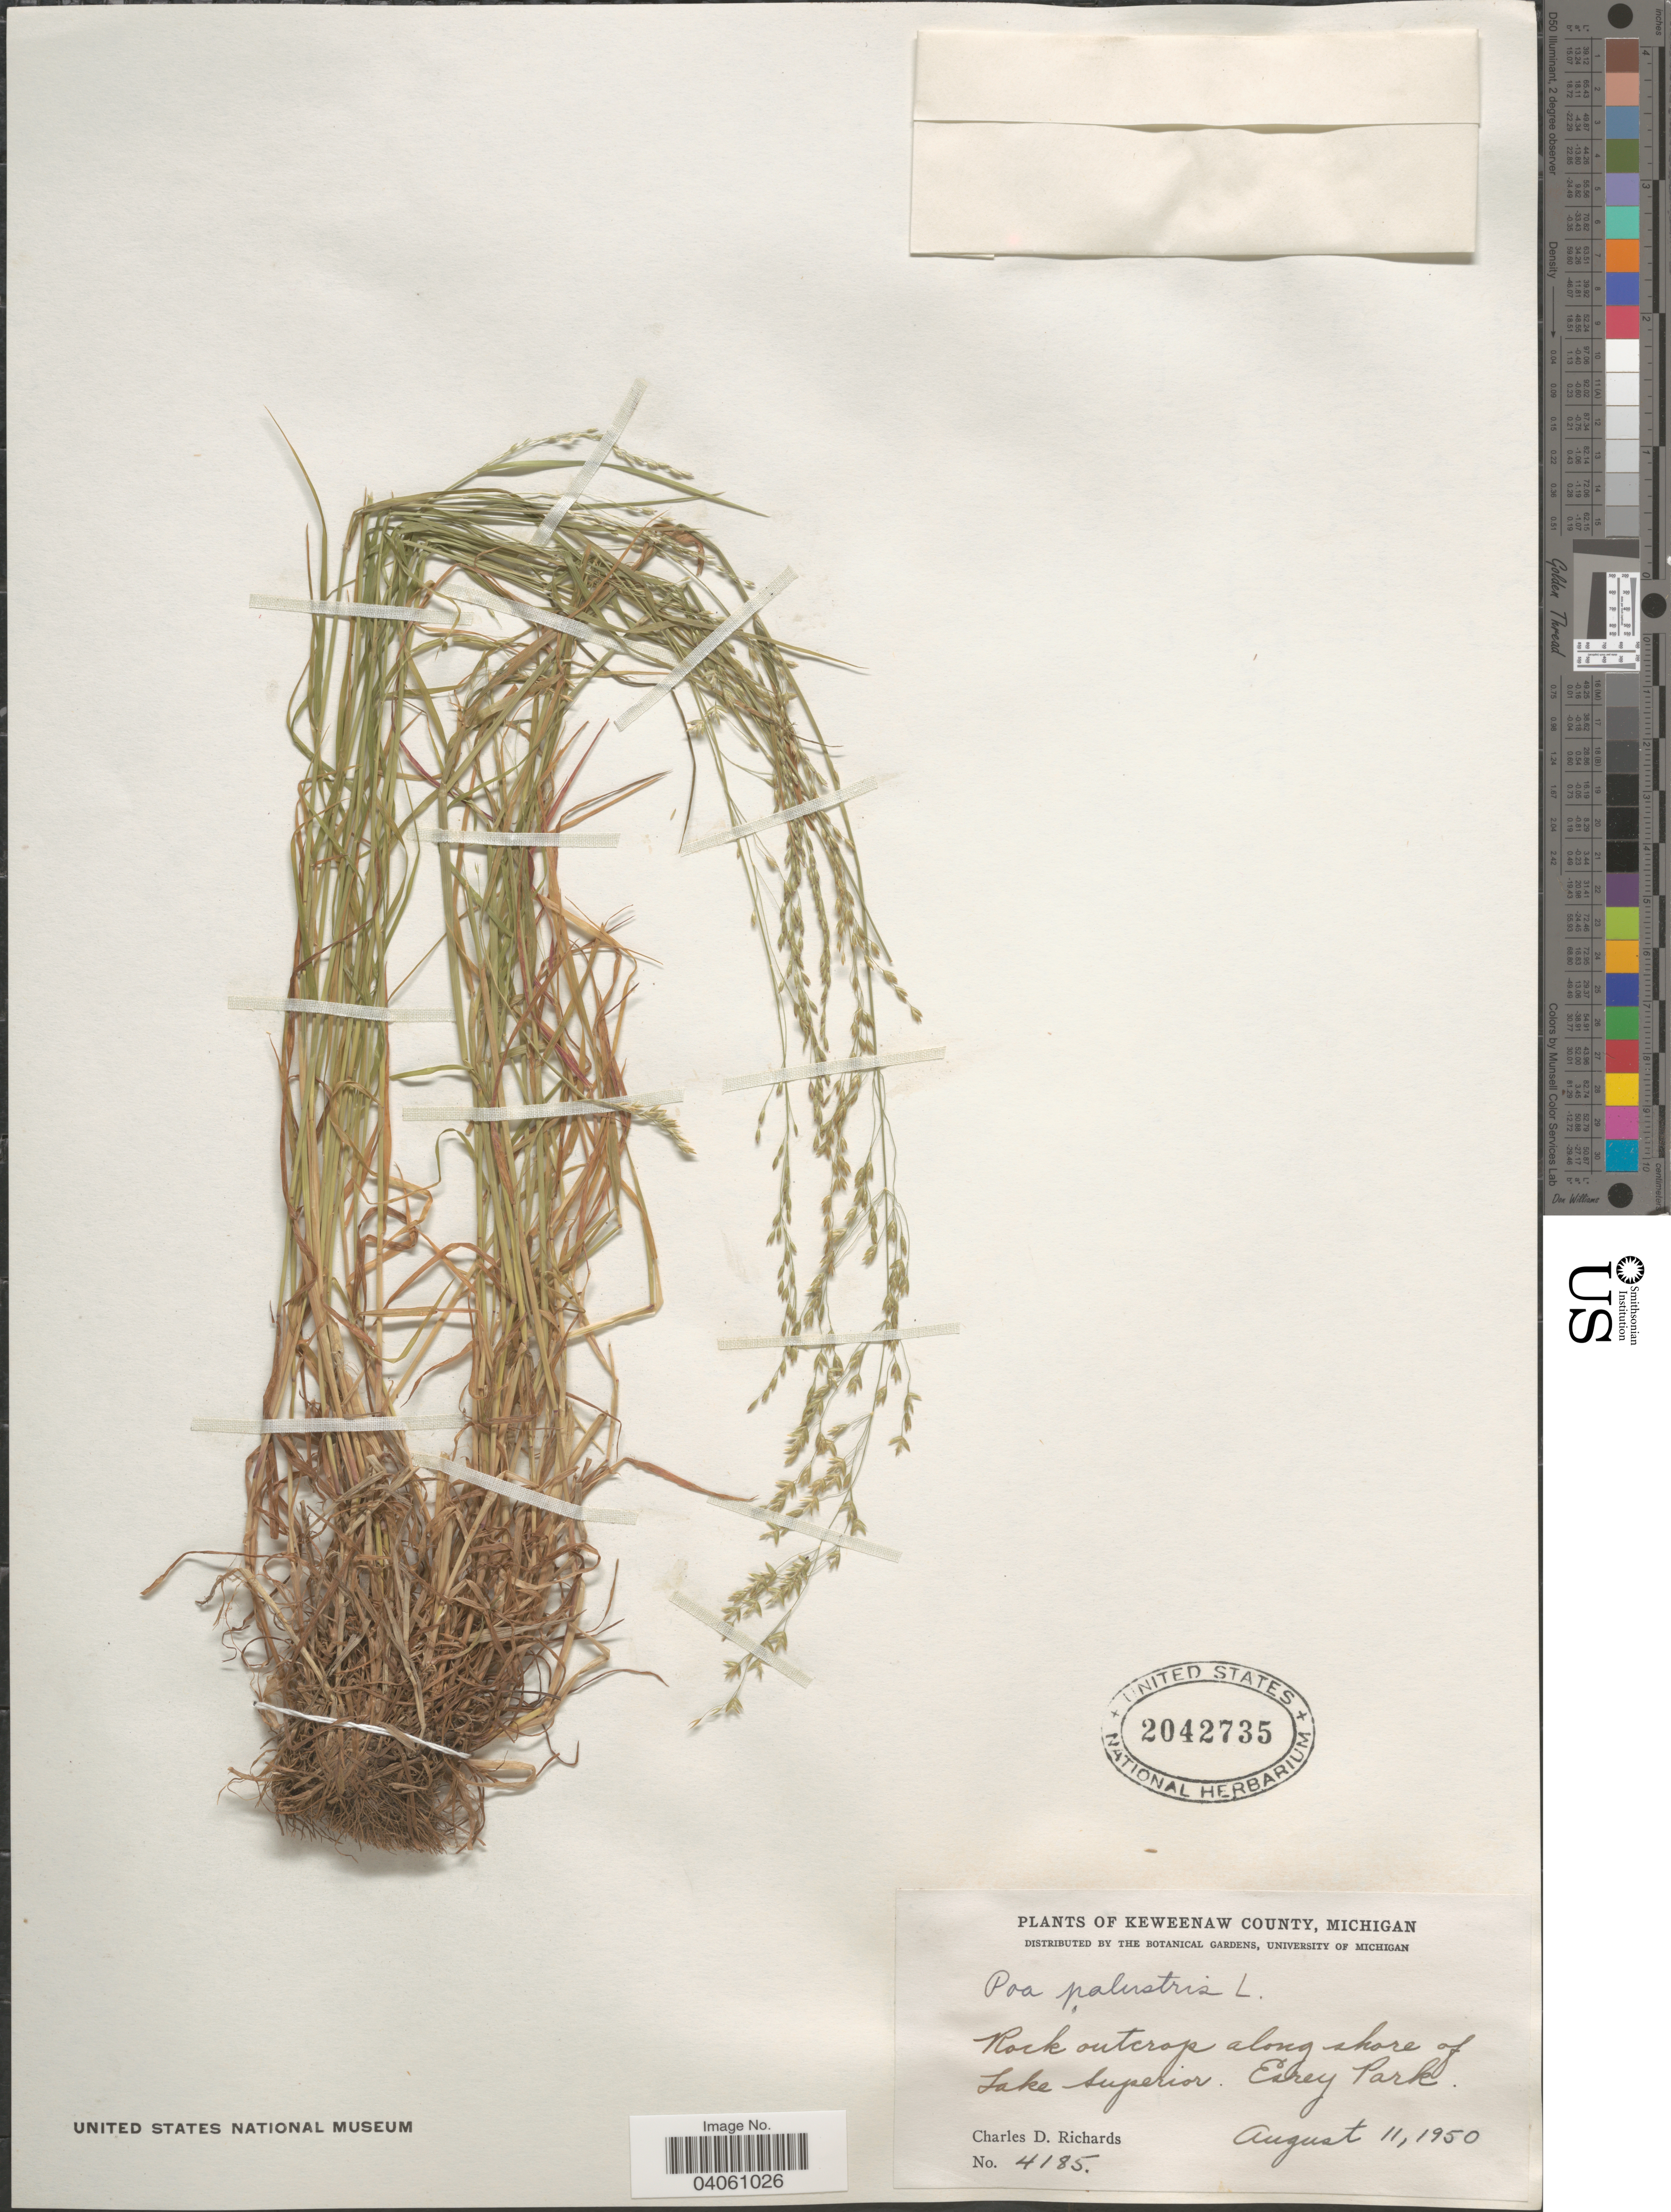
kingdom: Plantae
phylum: Tracheophyta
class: Liliopsida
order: Poales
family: Poaceae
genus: Poa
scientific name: Poa palustris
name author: L.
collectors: C. Richards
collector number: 4185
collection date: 1950-08-11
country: United States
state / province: Michigan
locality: Keweenaw County. Rock outcrop along shore of Lake Superior. Esrey Park.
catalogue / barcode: US 2042735